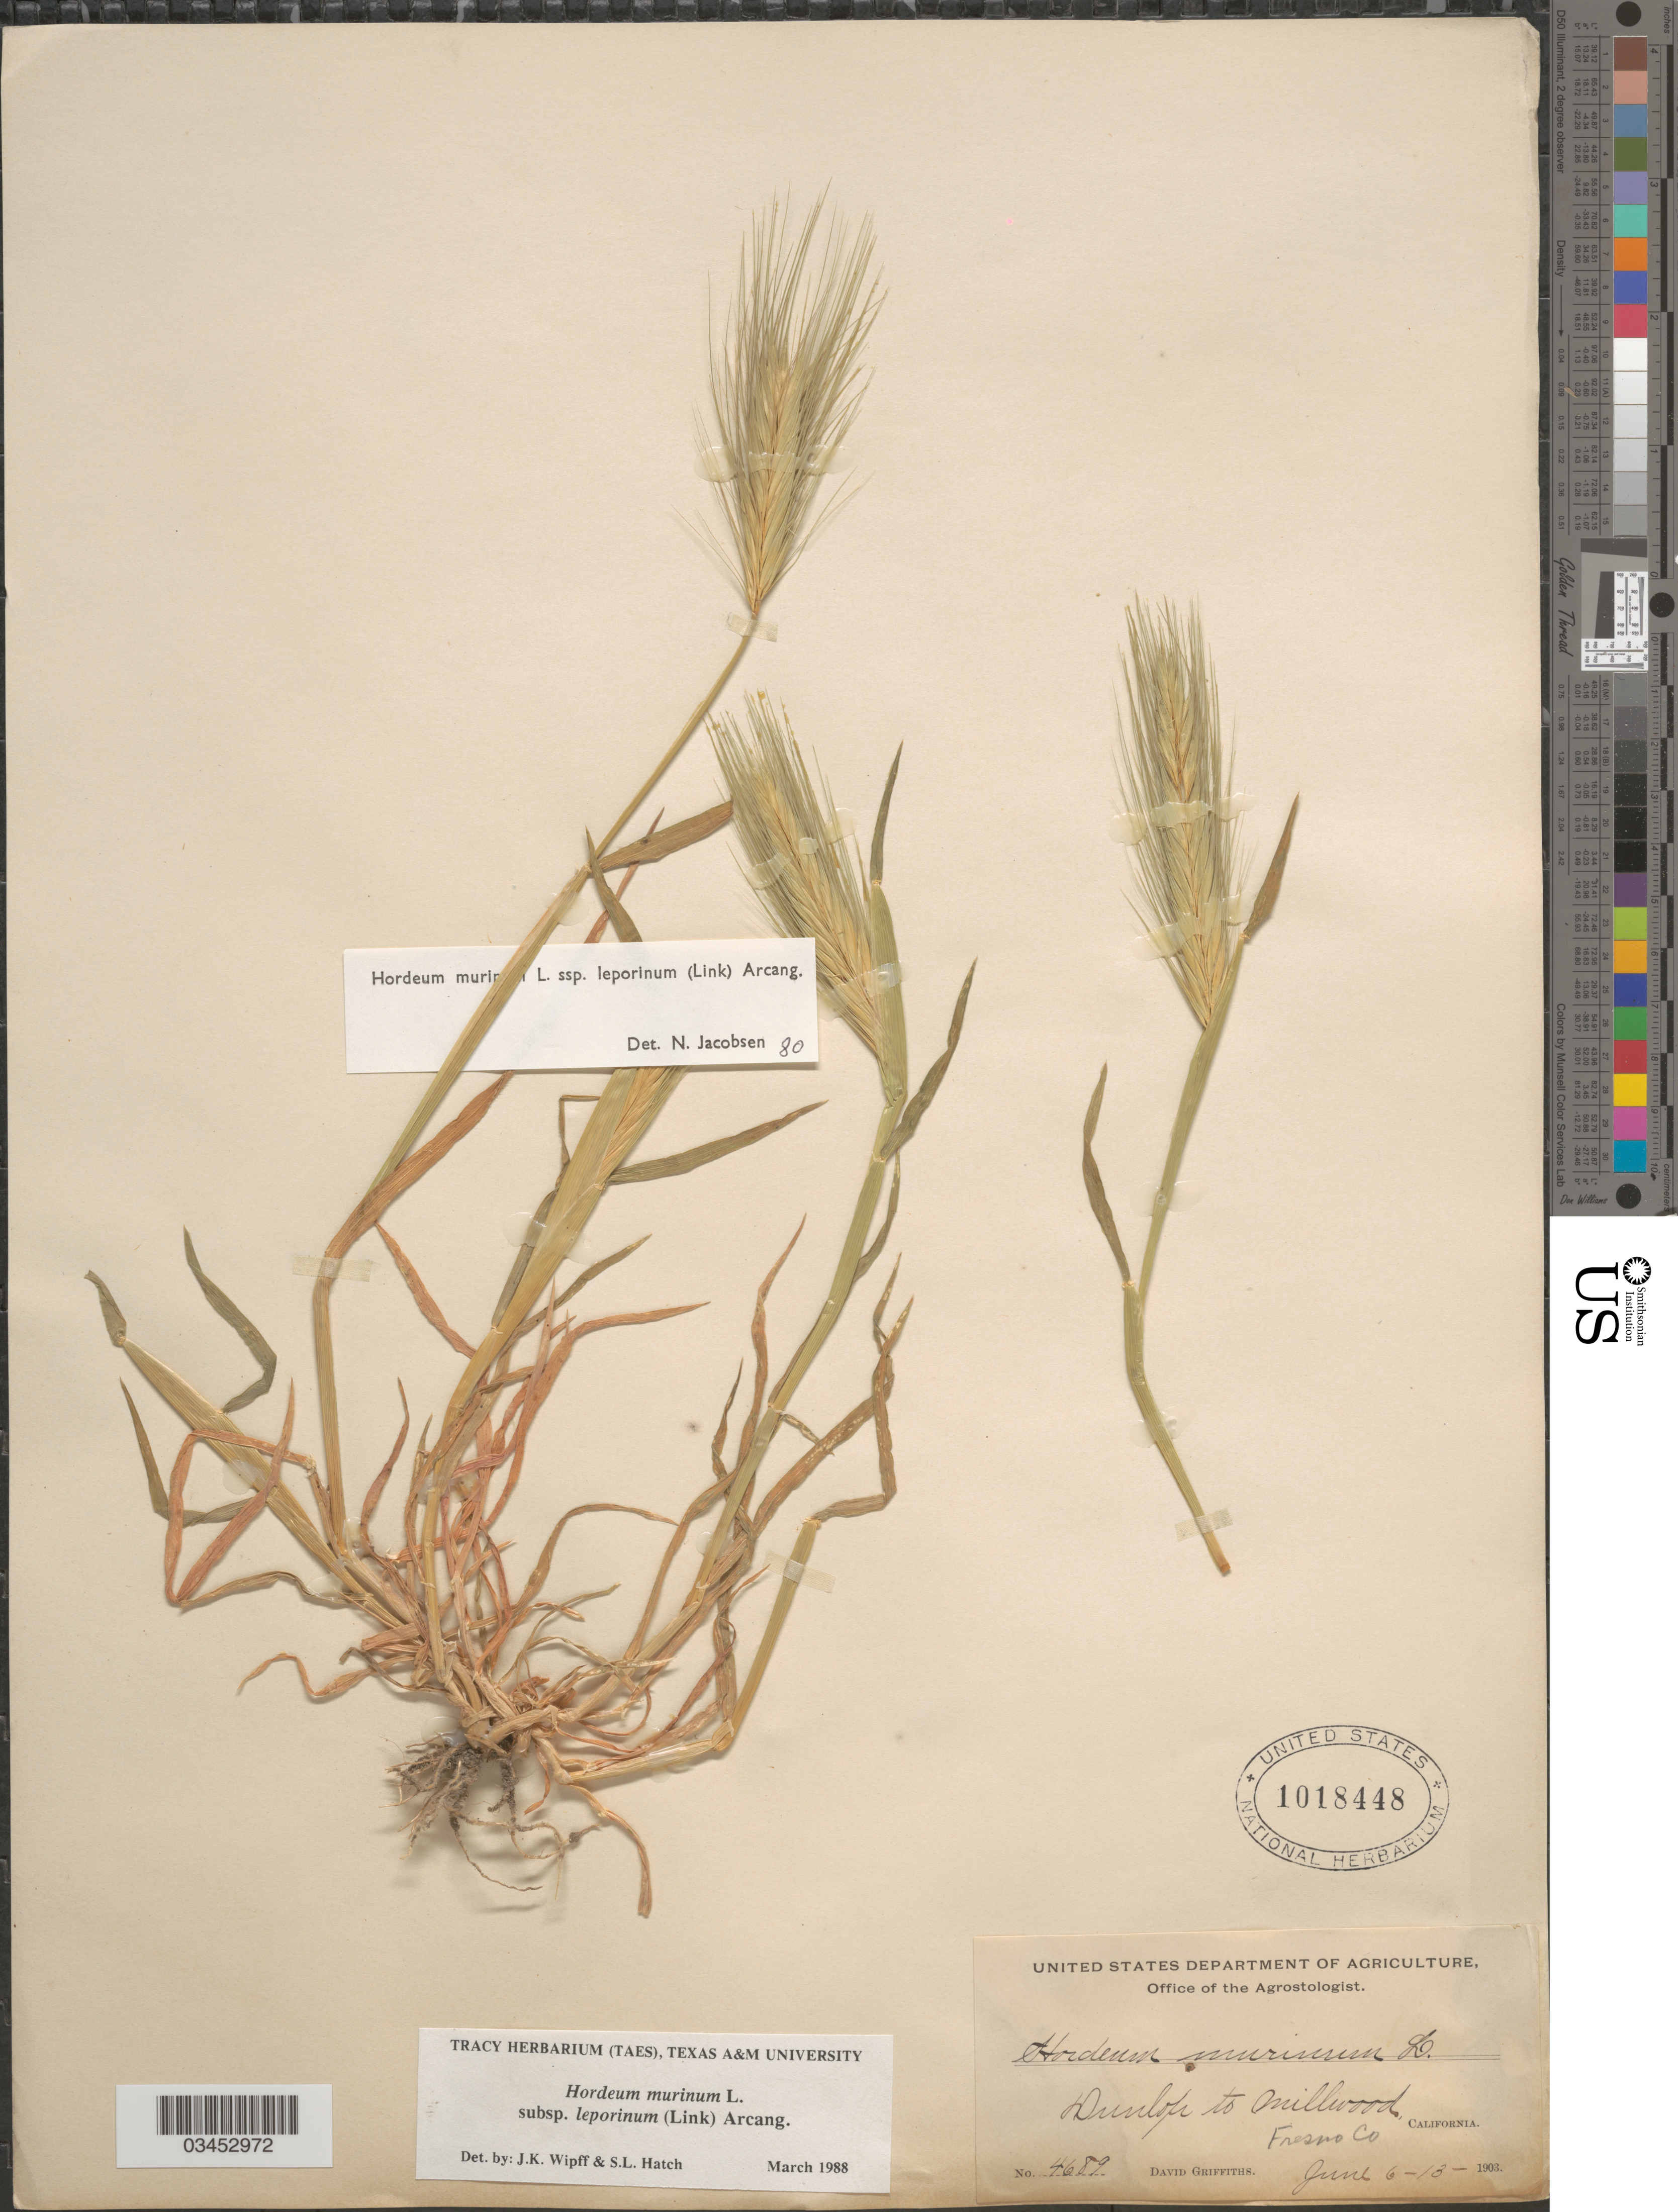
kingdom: Plantae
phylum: Tracheophyta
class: Liliopsida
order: Poales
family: Poaceae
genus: Hordeum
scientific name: Hordeum murinum subsp. leporinum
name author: (Link) Arcang.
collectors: D. Griffiths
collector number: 4689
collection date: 1903-06-06/1903-06-13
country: United States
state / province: California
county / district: Fresno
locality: Dunlop to Millwood. Fresno Co.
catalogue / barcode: US 1018448